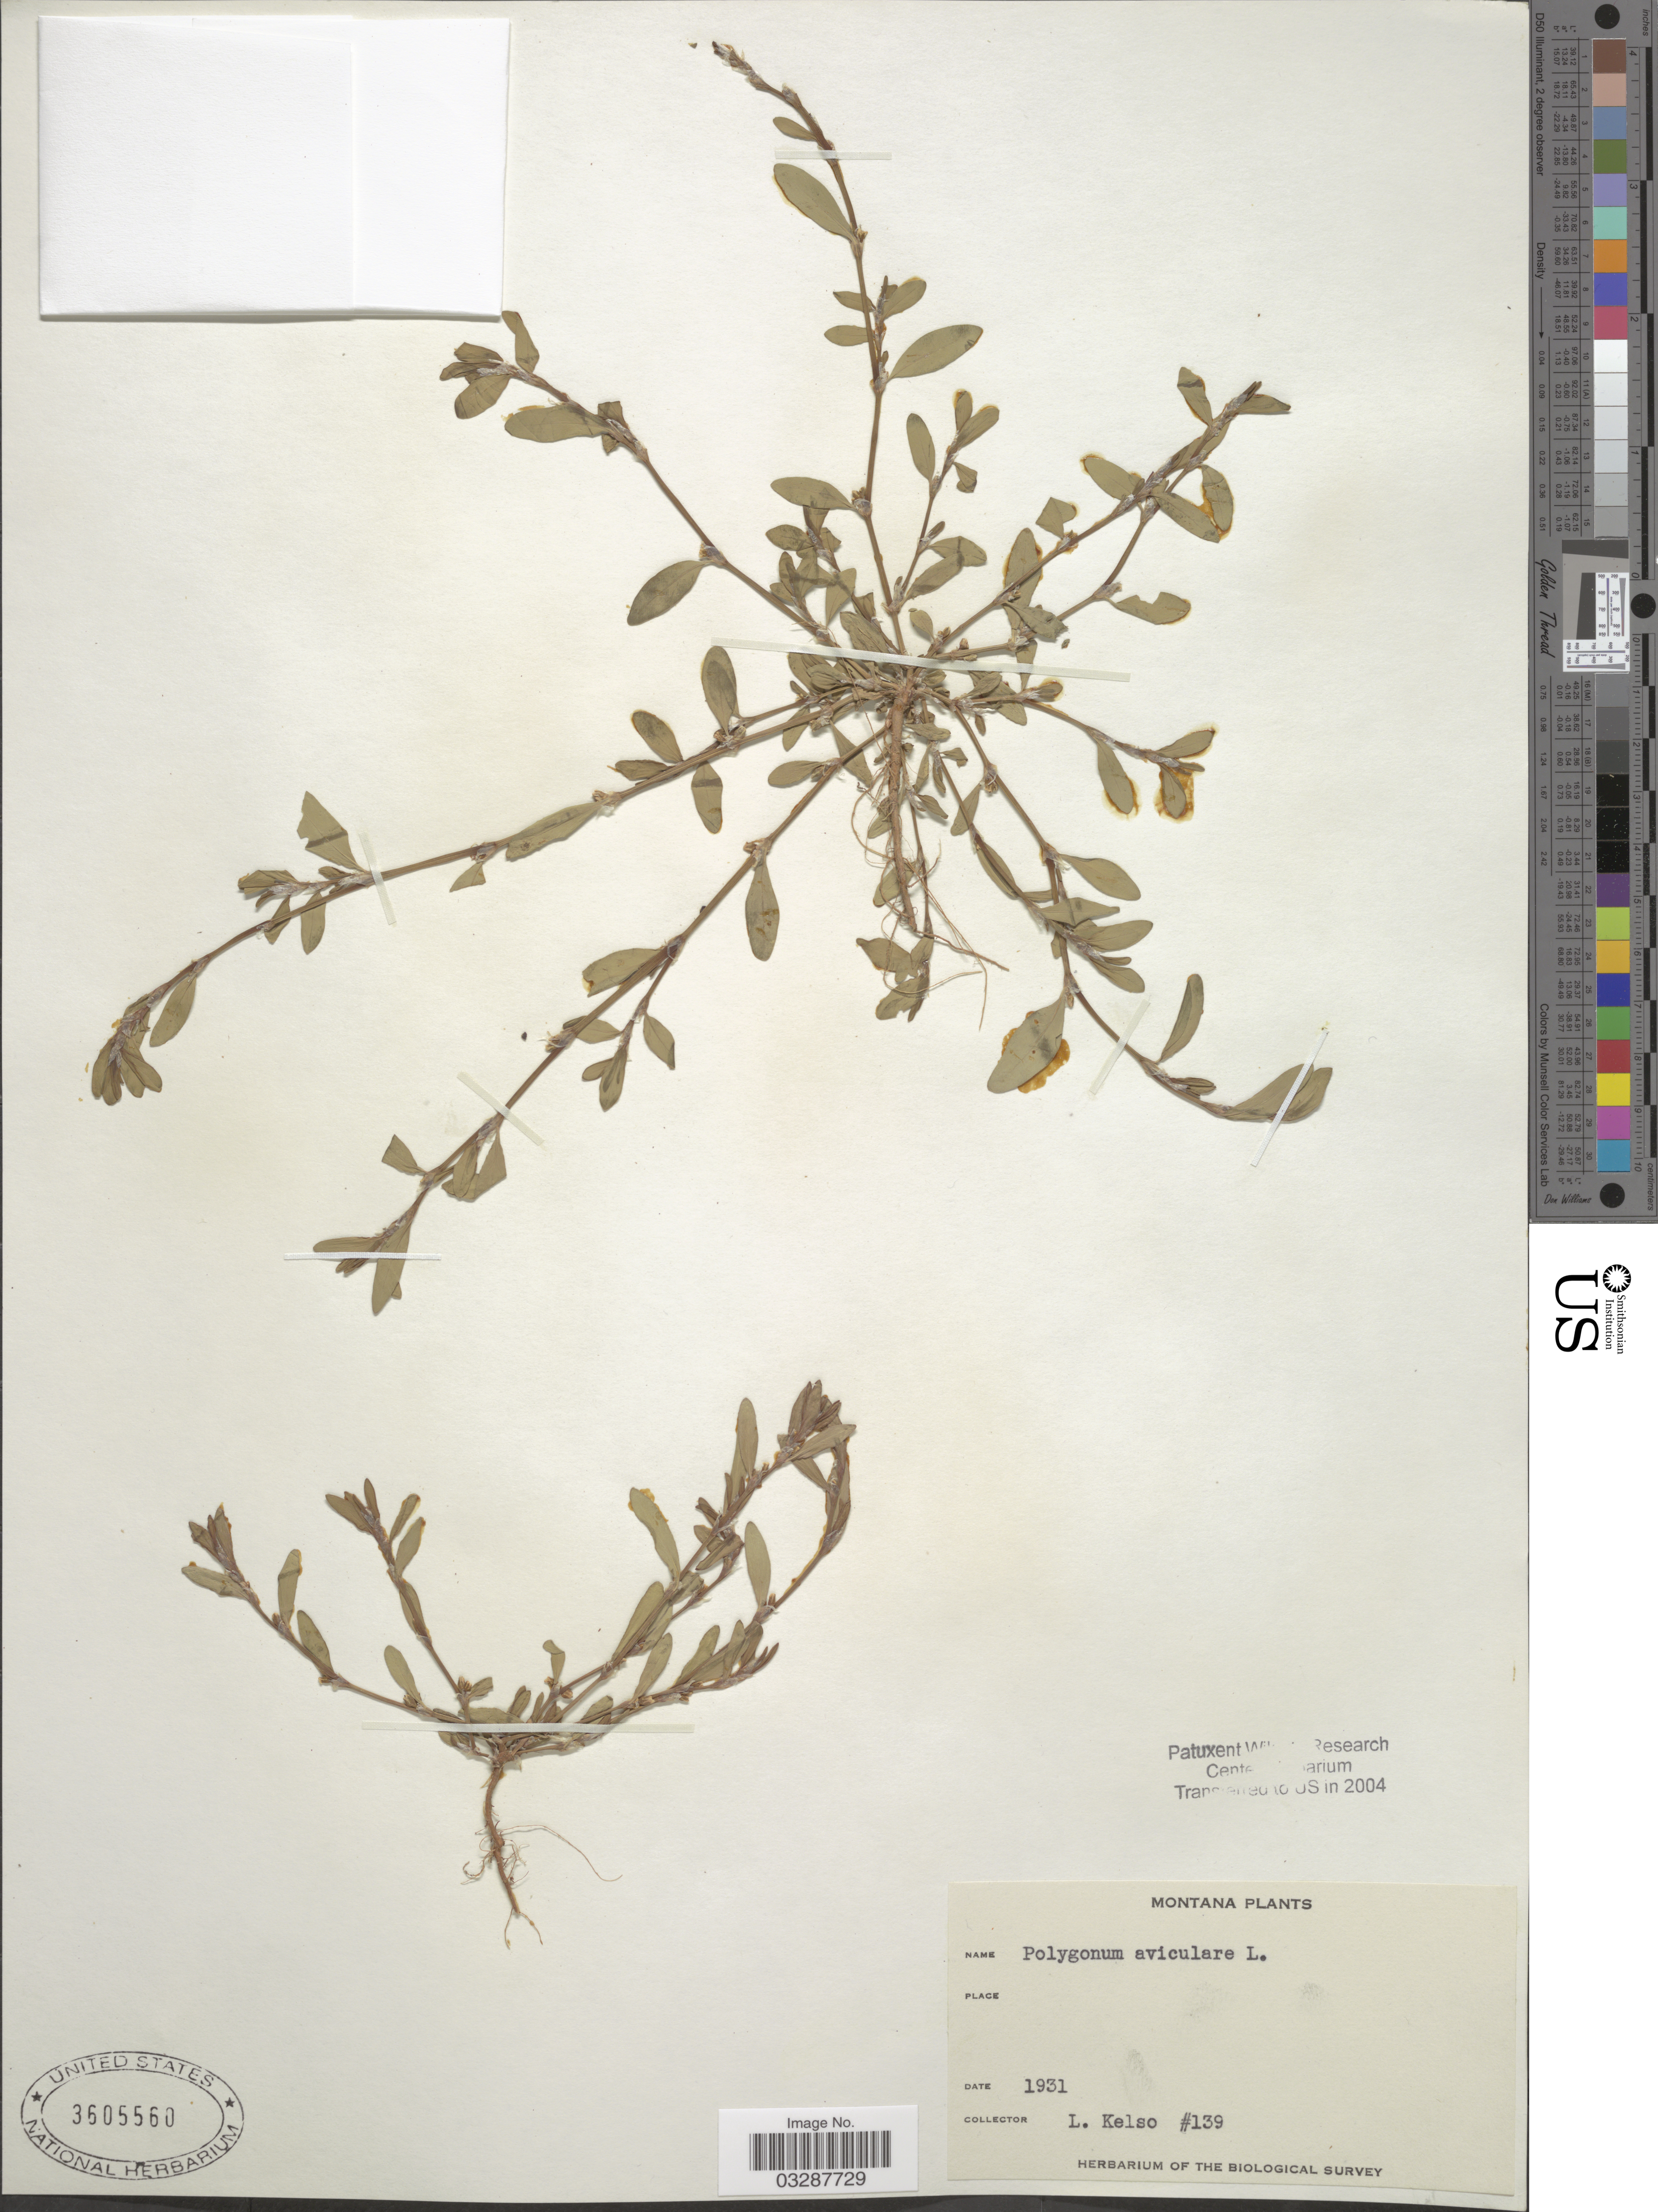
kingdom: Plantae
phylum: Tracheophyta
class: Magnoliopsida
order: Caryophyllales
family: Polygonaceae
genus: Polygonum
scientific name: Polygonum aviculare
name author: L.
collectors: L. Kelso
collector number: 139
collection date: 1931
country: United States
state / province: Montana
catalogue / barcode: US 3605560